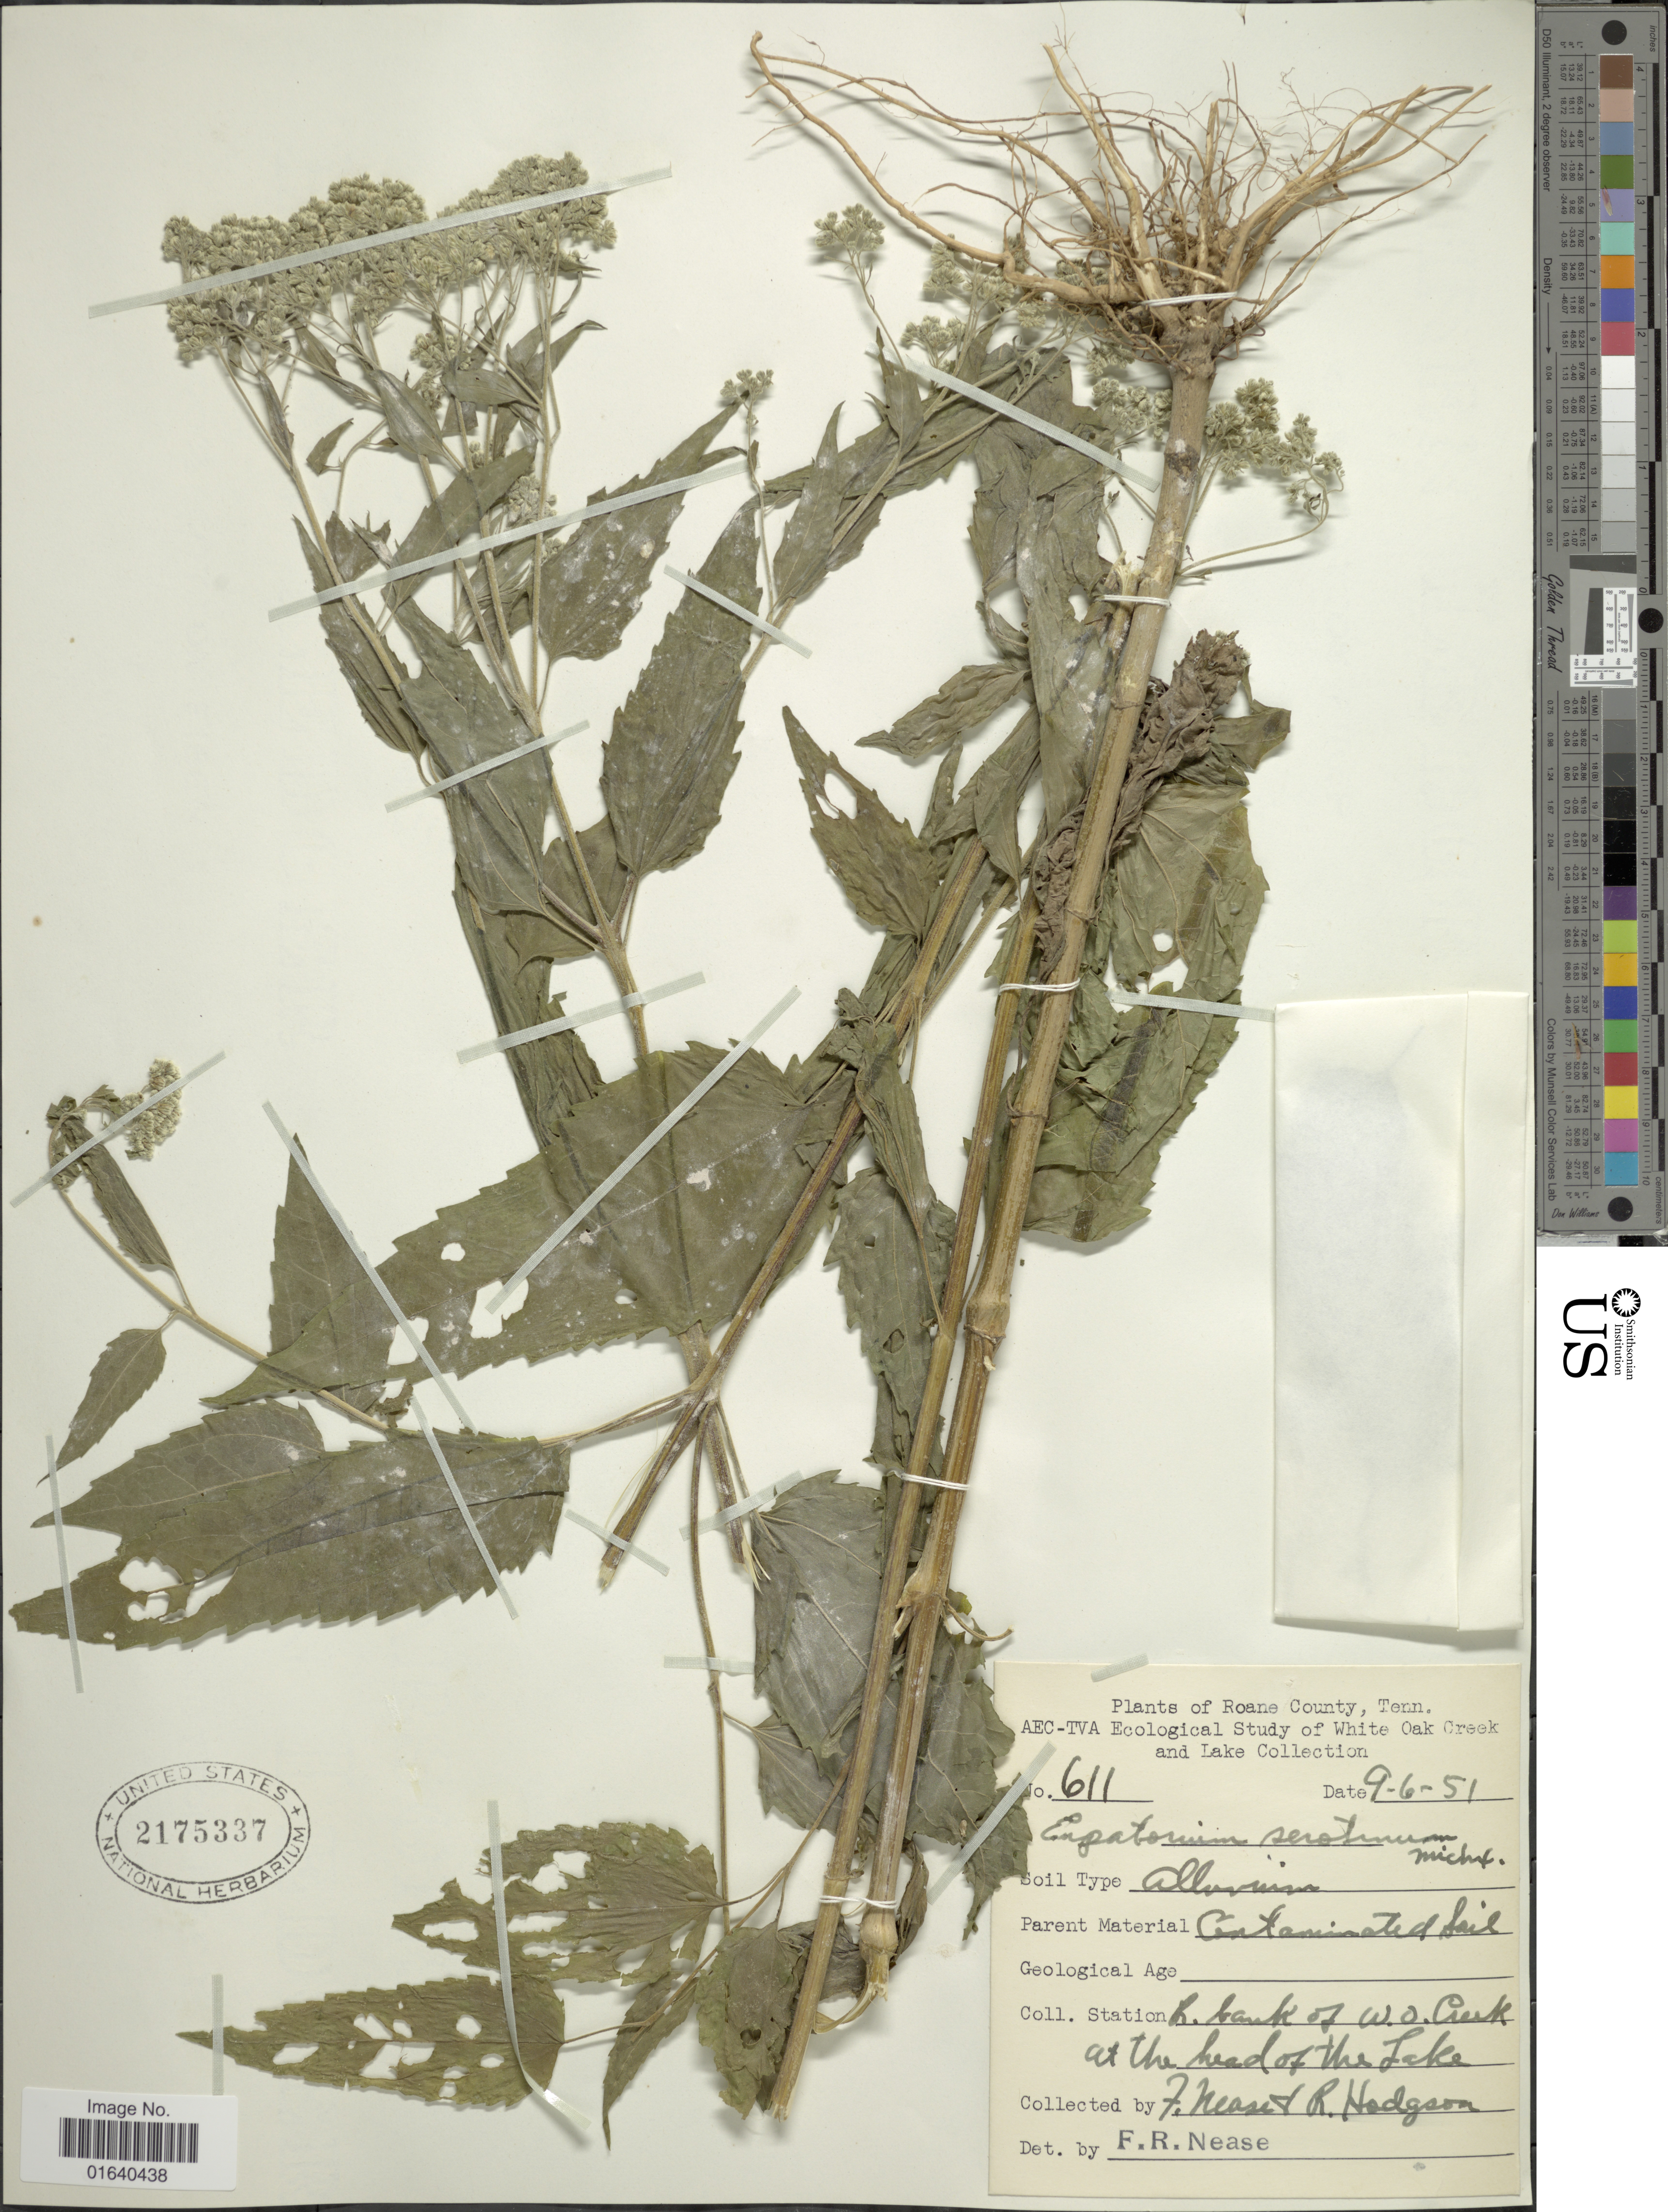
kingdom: Plantae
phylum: Tracheophyta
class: Magnoliopsida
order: Asterales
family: Asteraceae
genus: Eupatorium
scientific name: Eupatorium serotinum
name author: Michx.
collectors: F. Nease & R. Hodgson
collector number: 611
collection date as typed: Transcribed d/m/y: 6/9/51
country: United States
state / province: Tennessee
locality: Roane County, AEC-TVA Ecological Study of White Oak Creek and Lake Collection, R. bank of W.O. Creek at the head of the Lake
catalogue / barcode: US 2175337